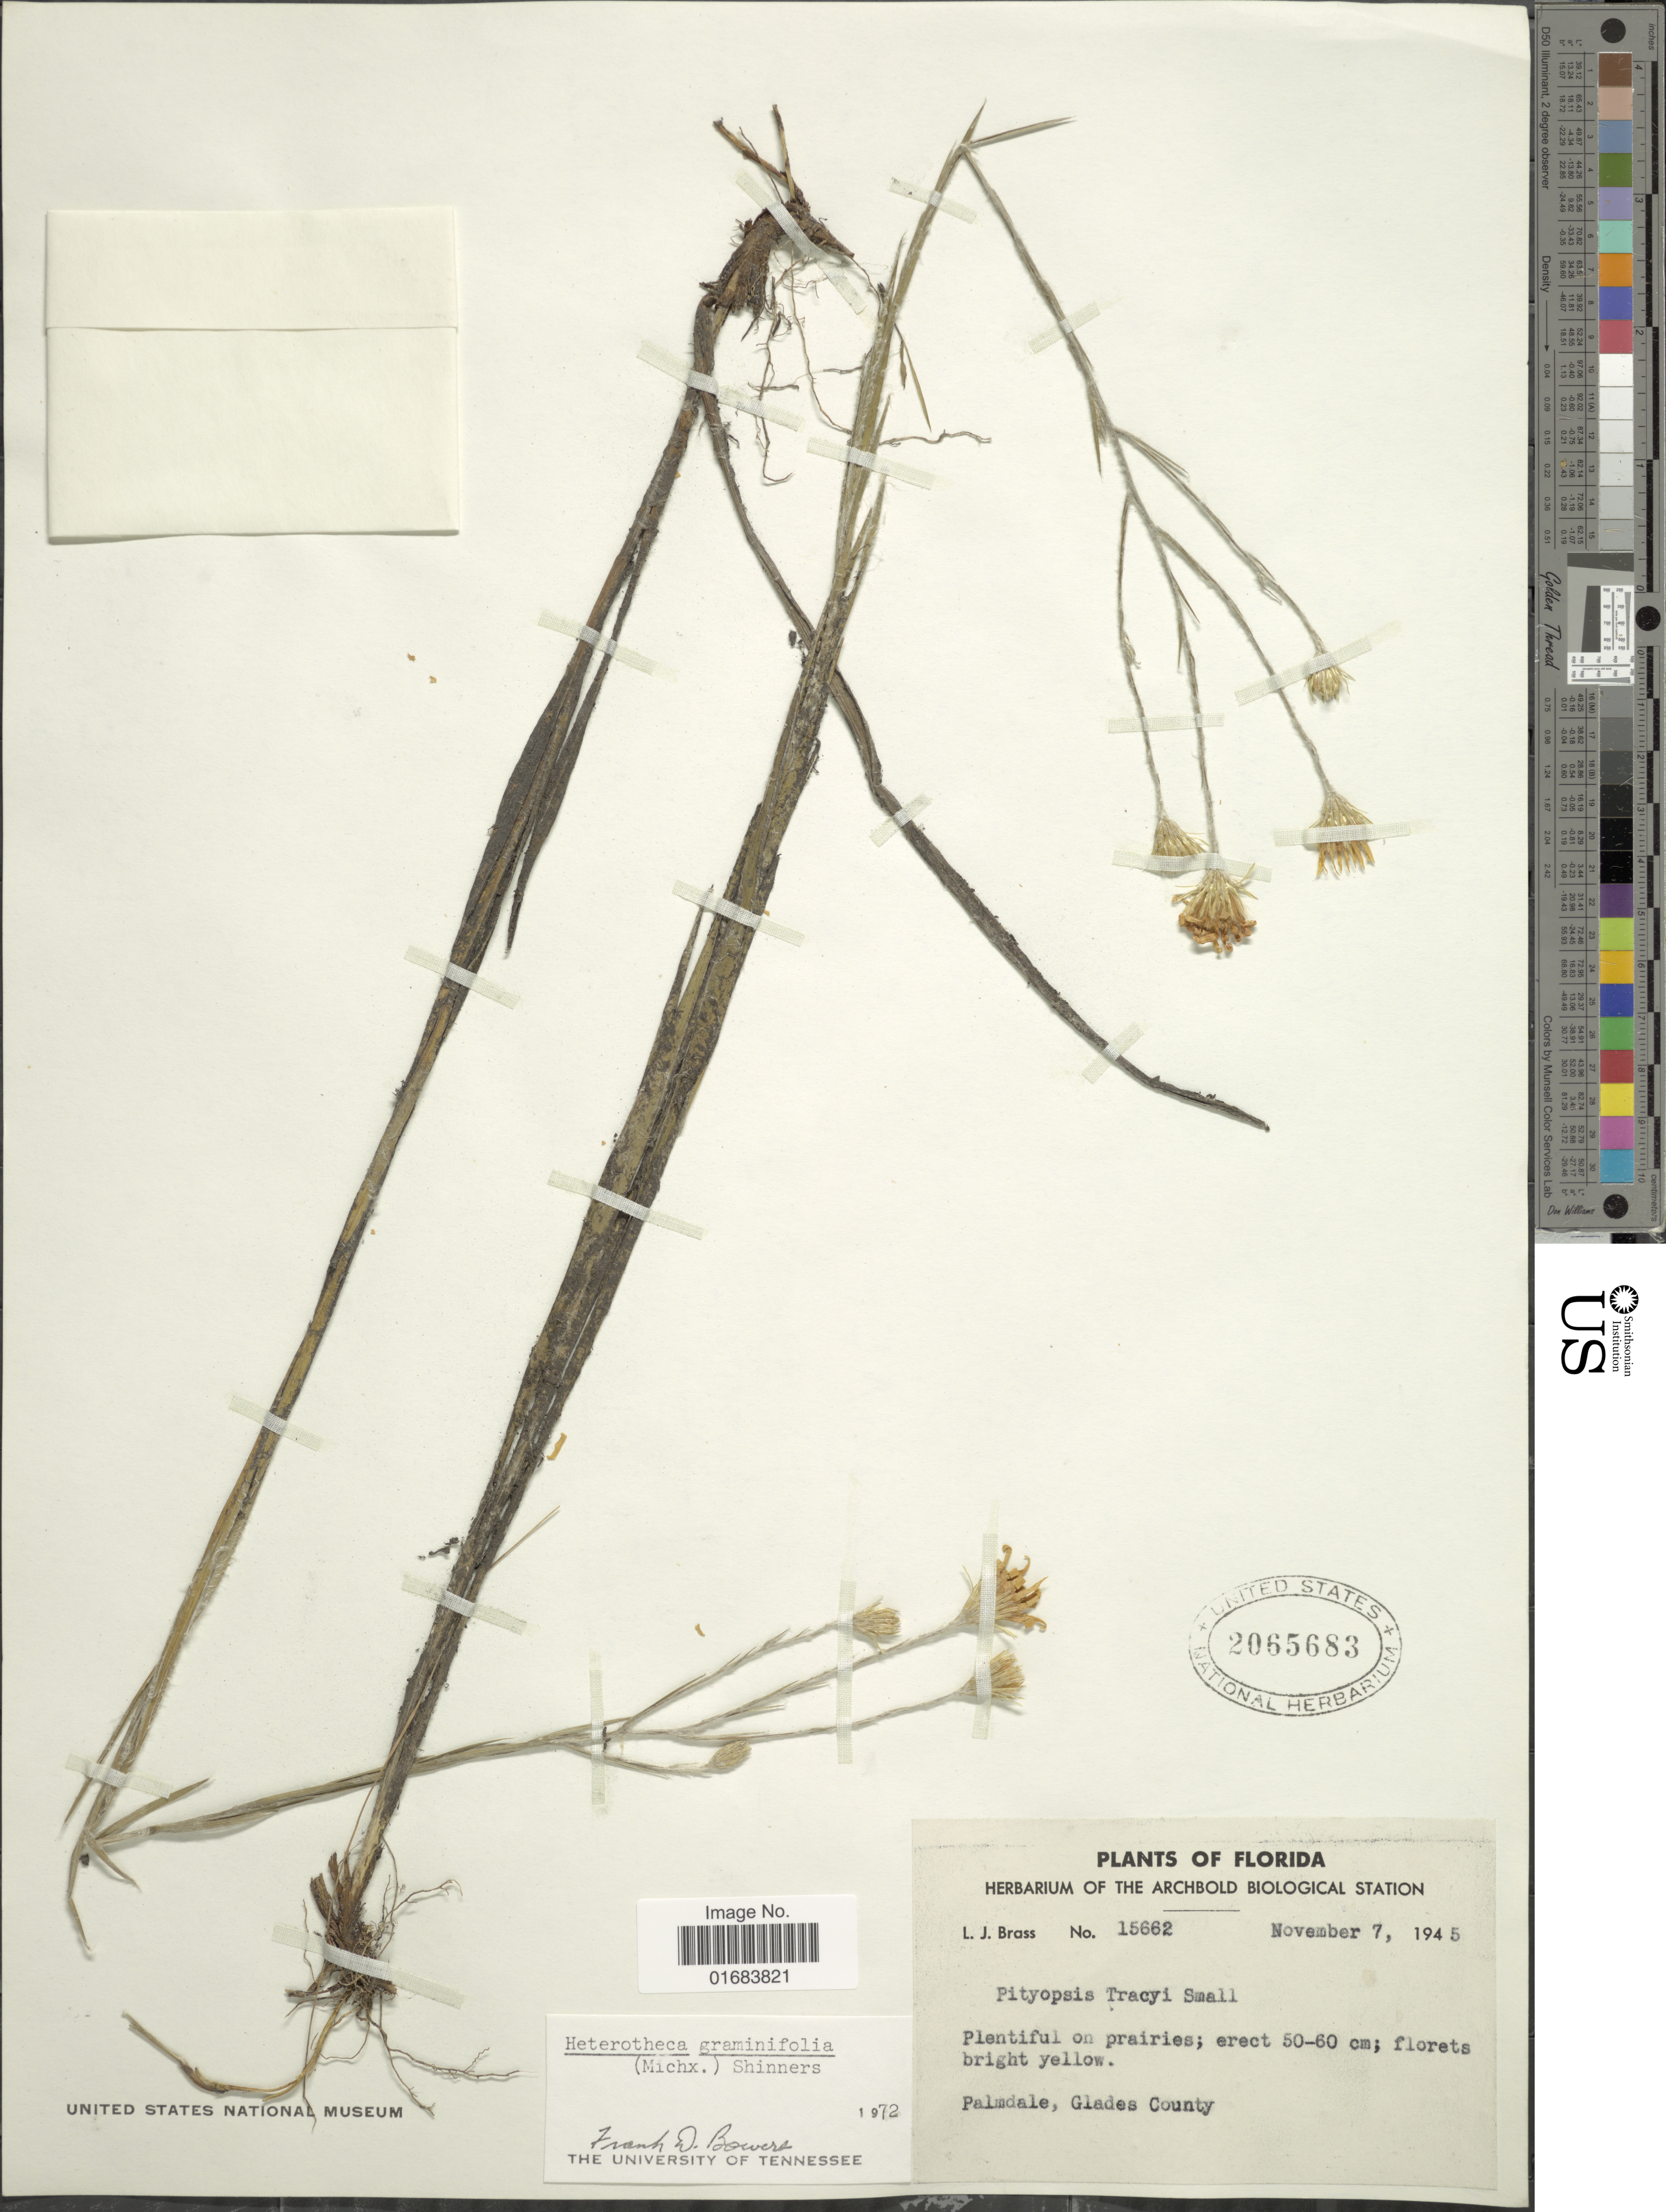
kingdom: Plantae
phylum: Tracheophyta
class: Magnoliopsida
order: Asterales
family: Asteraceae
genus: Pityopsis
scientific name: Pityopsis graminifolia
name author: (Michx.) Nutt.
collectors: L. J. Brass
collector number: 15662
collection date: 1945-11-07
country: United States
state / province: Florida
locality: Palmdale, Glades County.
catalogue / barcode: US 2065683